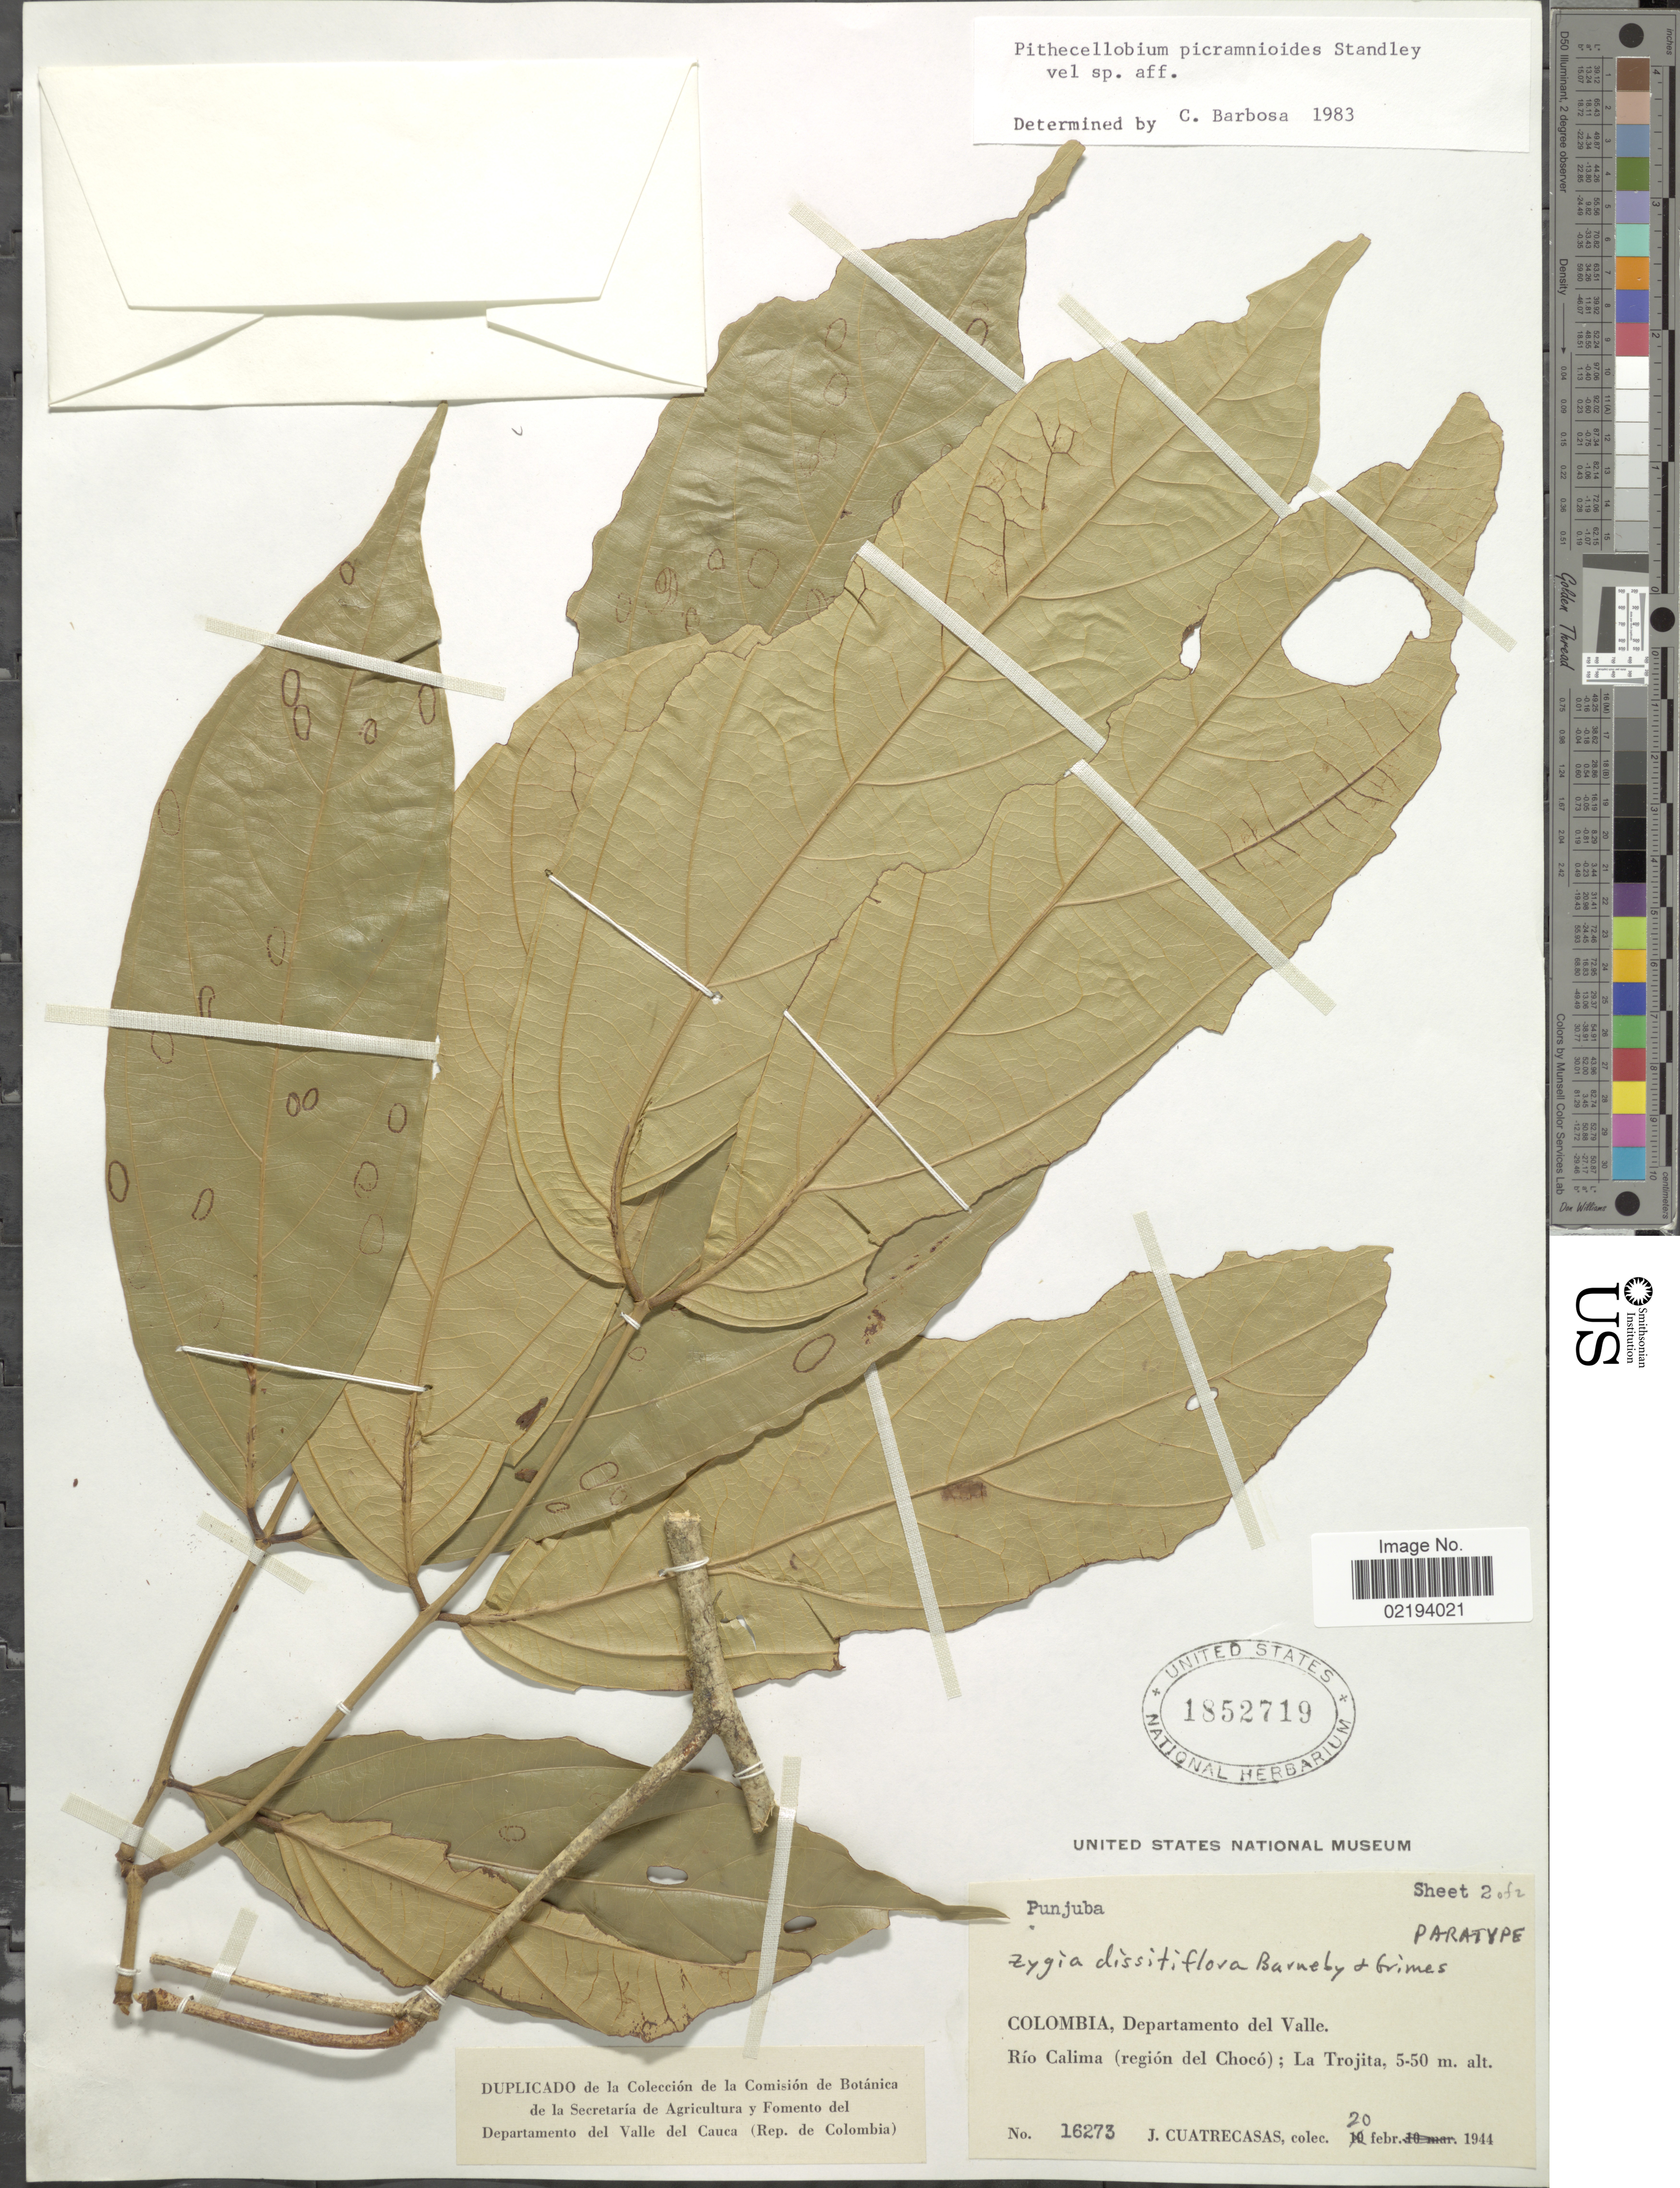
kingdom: Plantae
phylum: Tracheophyta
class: Magnoliopsida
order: Fabales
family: Fabaceae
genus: Zygia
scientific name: Zygia dissitiflora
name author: Barneby & J.W. Grimes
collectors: J. Cuatrecasas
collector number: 16273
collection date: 1944-02-20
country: Colombia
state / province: Valle del Cauca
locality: Departamento del Valle, Río Calima (región del Chocó); La Trojita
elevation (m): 5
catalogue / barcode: US 1852719